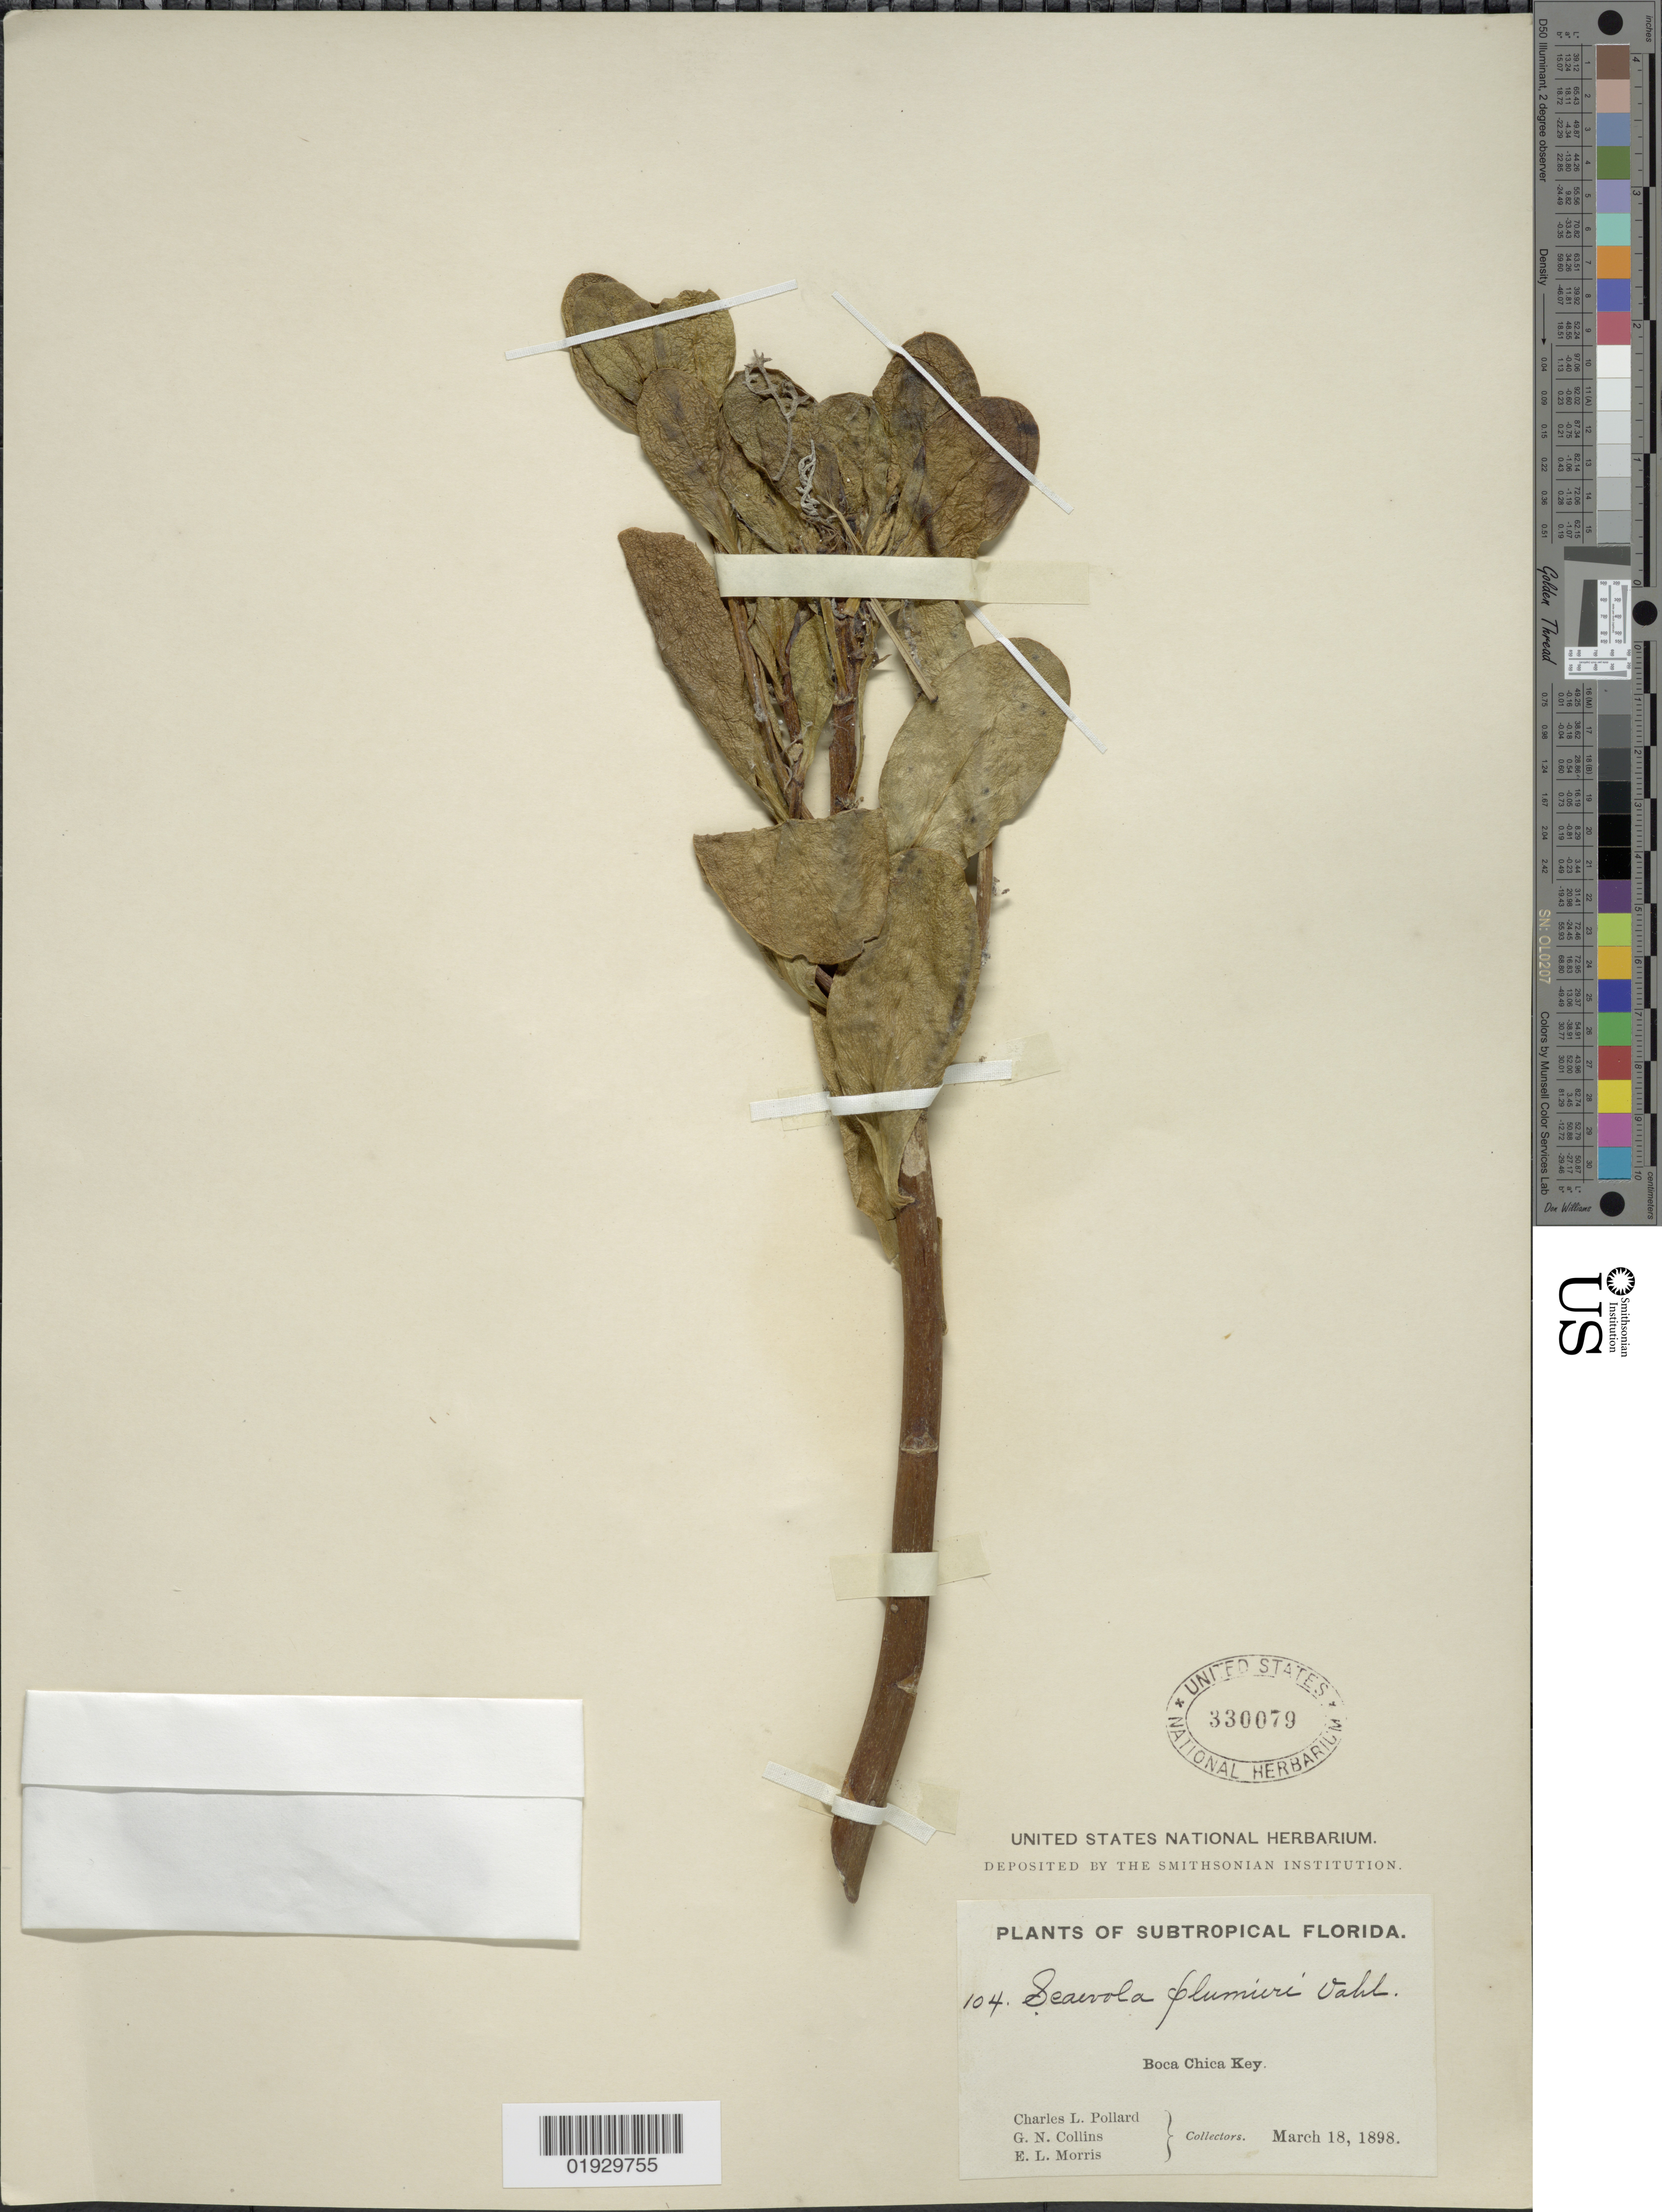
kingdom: Plantae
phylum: Tracheophyta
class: Magnoliopsida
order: Asterales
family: Goodeniaceae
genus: Scaevola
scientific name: Scaevola plumieri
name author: (L.) Vahl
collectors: C. L. Pollard, G. Collins & E. Morris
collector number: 104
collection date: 1898-03-18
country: United States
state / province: Florida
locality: Subtropical Florida. Boca Chica Bay.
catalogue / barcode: US 330079